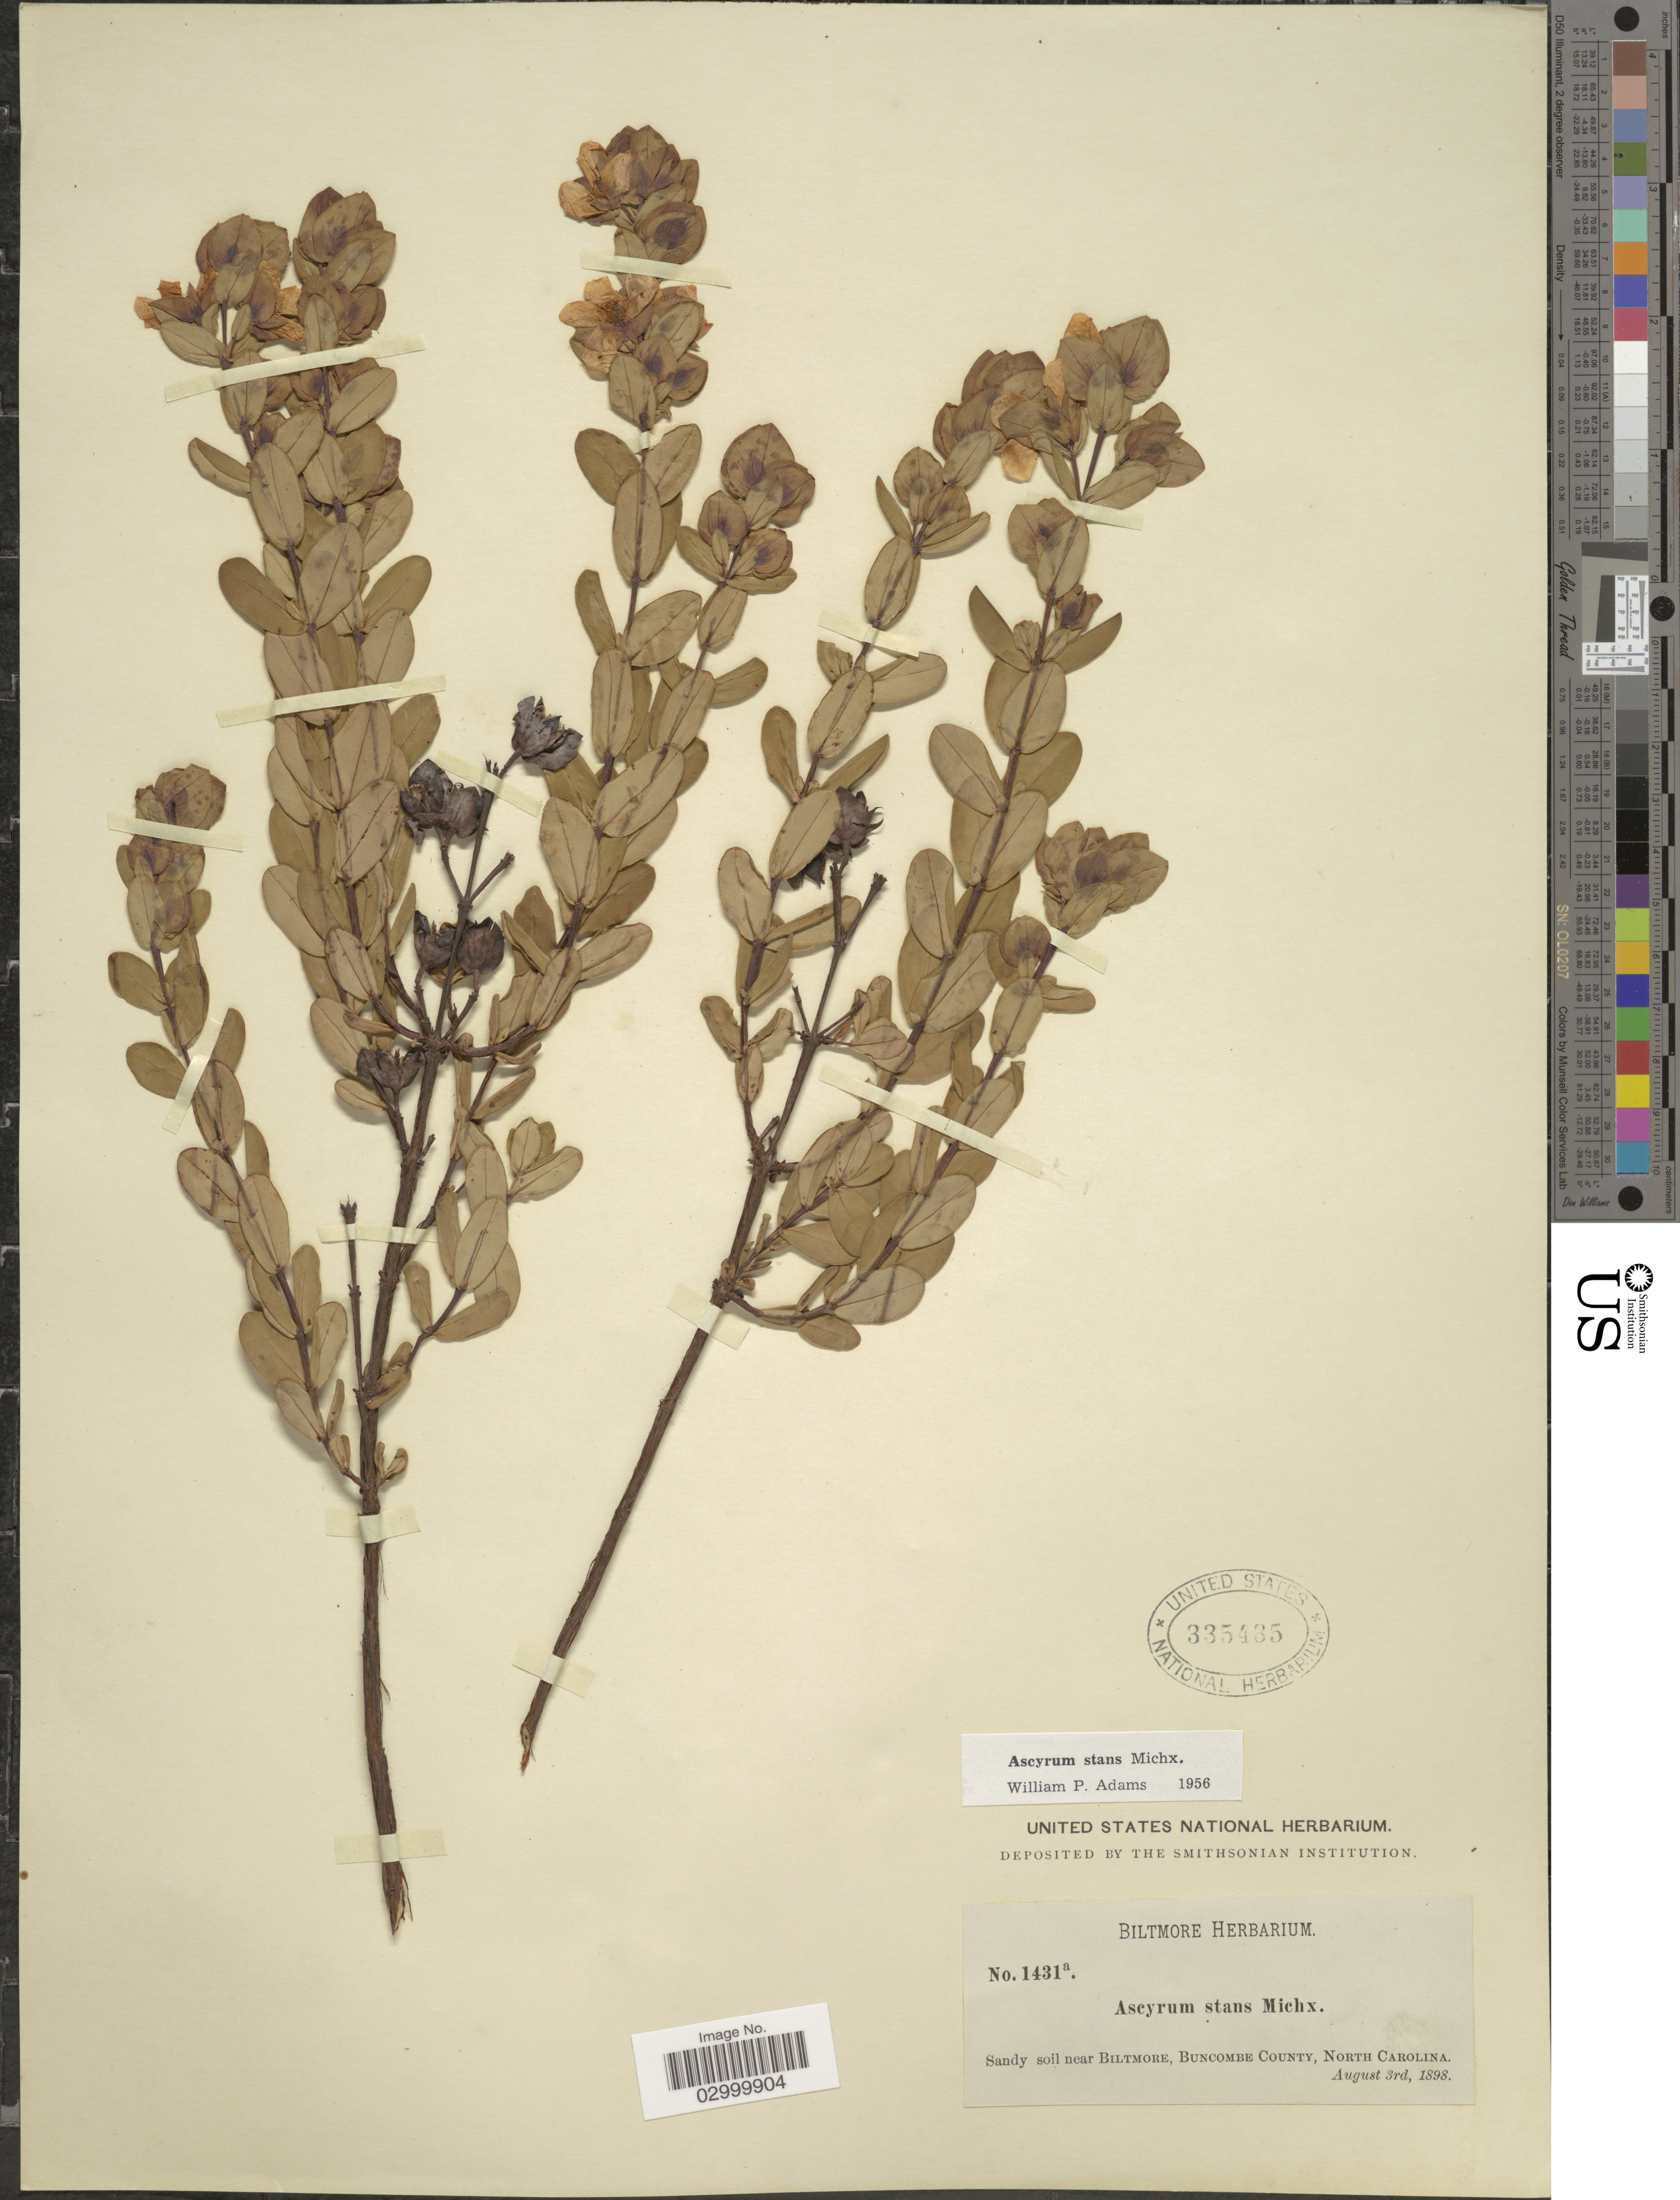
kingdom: Plantae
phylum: Tracheophyta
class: Magnoliopsida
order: Malpighiales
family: Hypericaceae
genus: Hypericum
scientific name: Hypericum crux-andreae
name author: (L.) Crantz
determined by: Strong, Mark T., (BOT), Smithsonian Institution - National Museum of Natural History (UNITED STATES)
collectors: ex herb. Biltmore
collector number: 1431a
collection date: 1898-08-03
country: United States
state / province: North Carolina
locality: Sandy soil near Biltmore, Buncombe County.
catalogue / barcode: US 335435